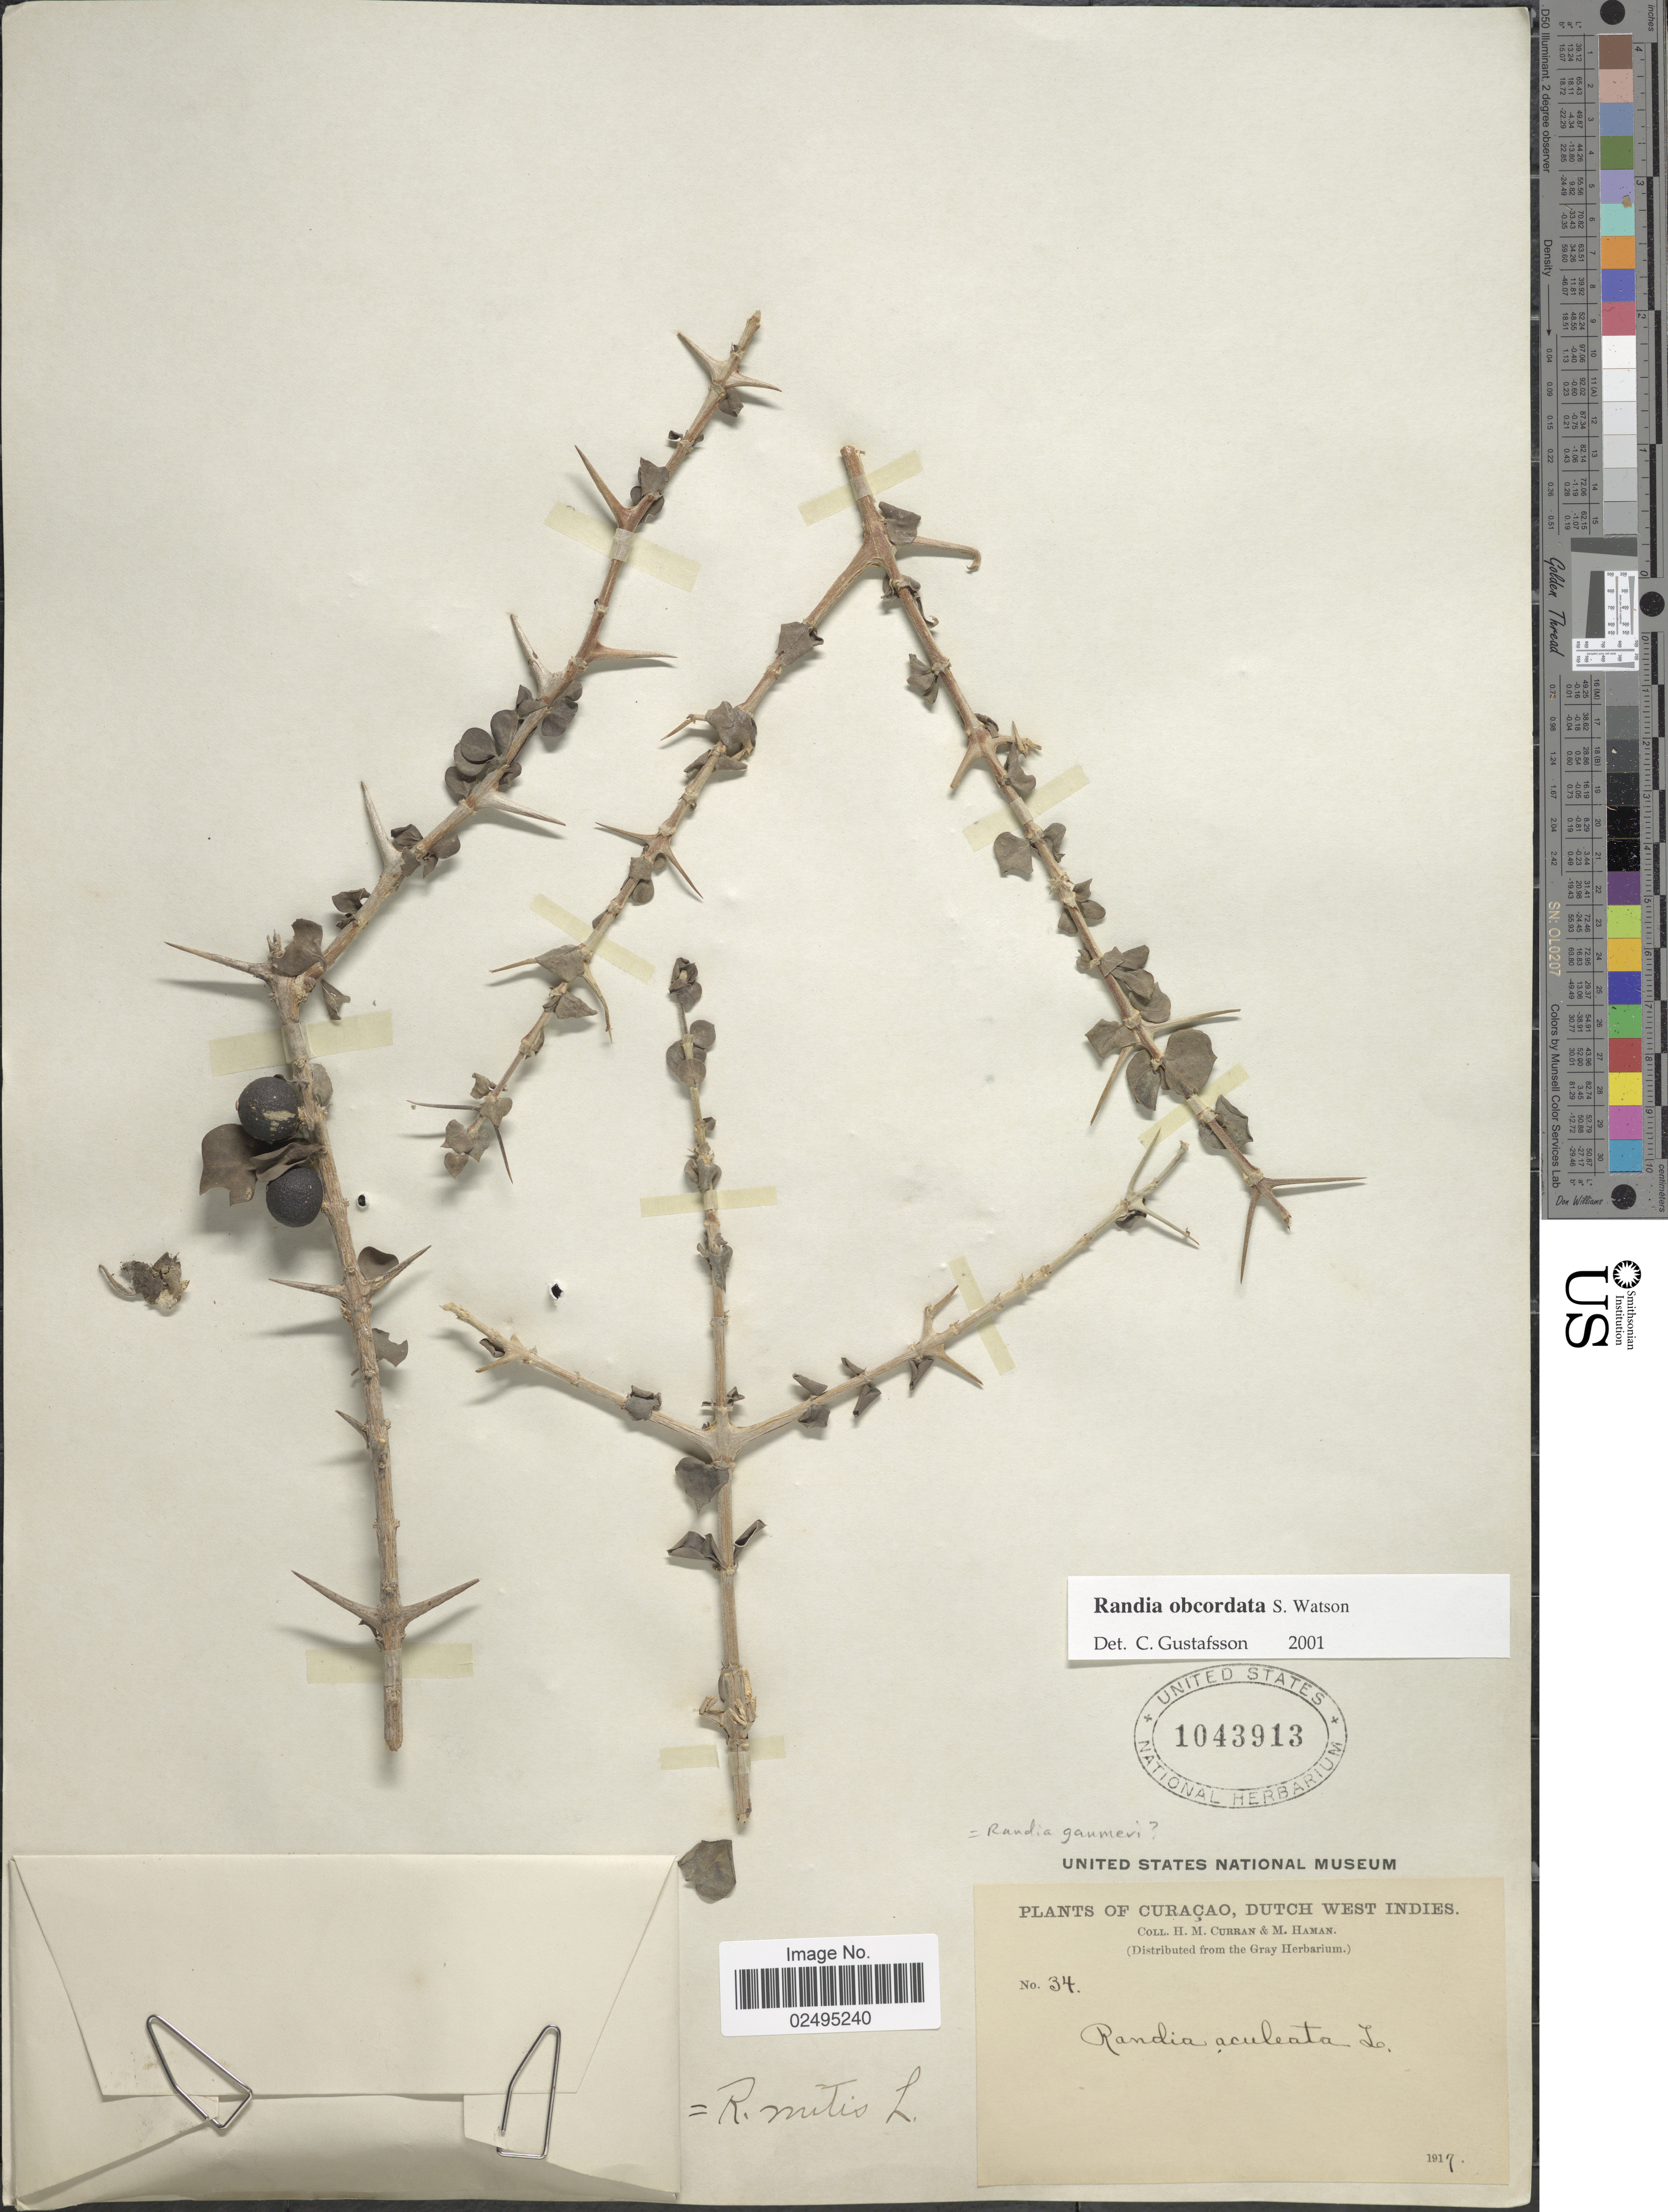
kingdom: Plantae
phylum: Tracheophyta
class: Magnoliopsida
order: Gentianales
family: Rubiaceae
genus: Randia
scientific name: Randia obcordata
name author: S. Watson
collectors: H. M. Curran & M. Haman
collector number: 34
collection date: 1917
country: Curaçao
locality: Curacao, Dutch West Indies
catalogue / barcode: US 1043913